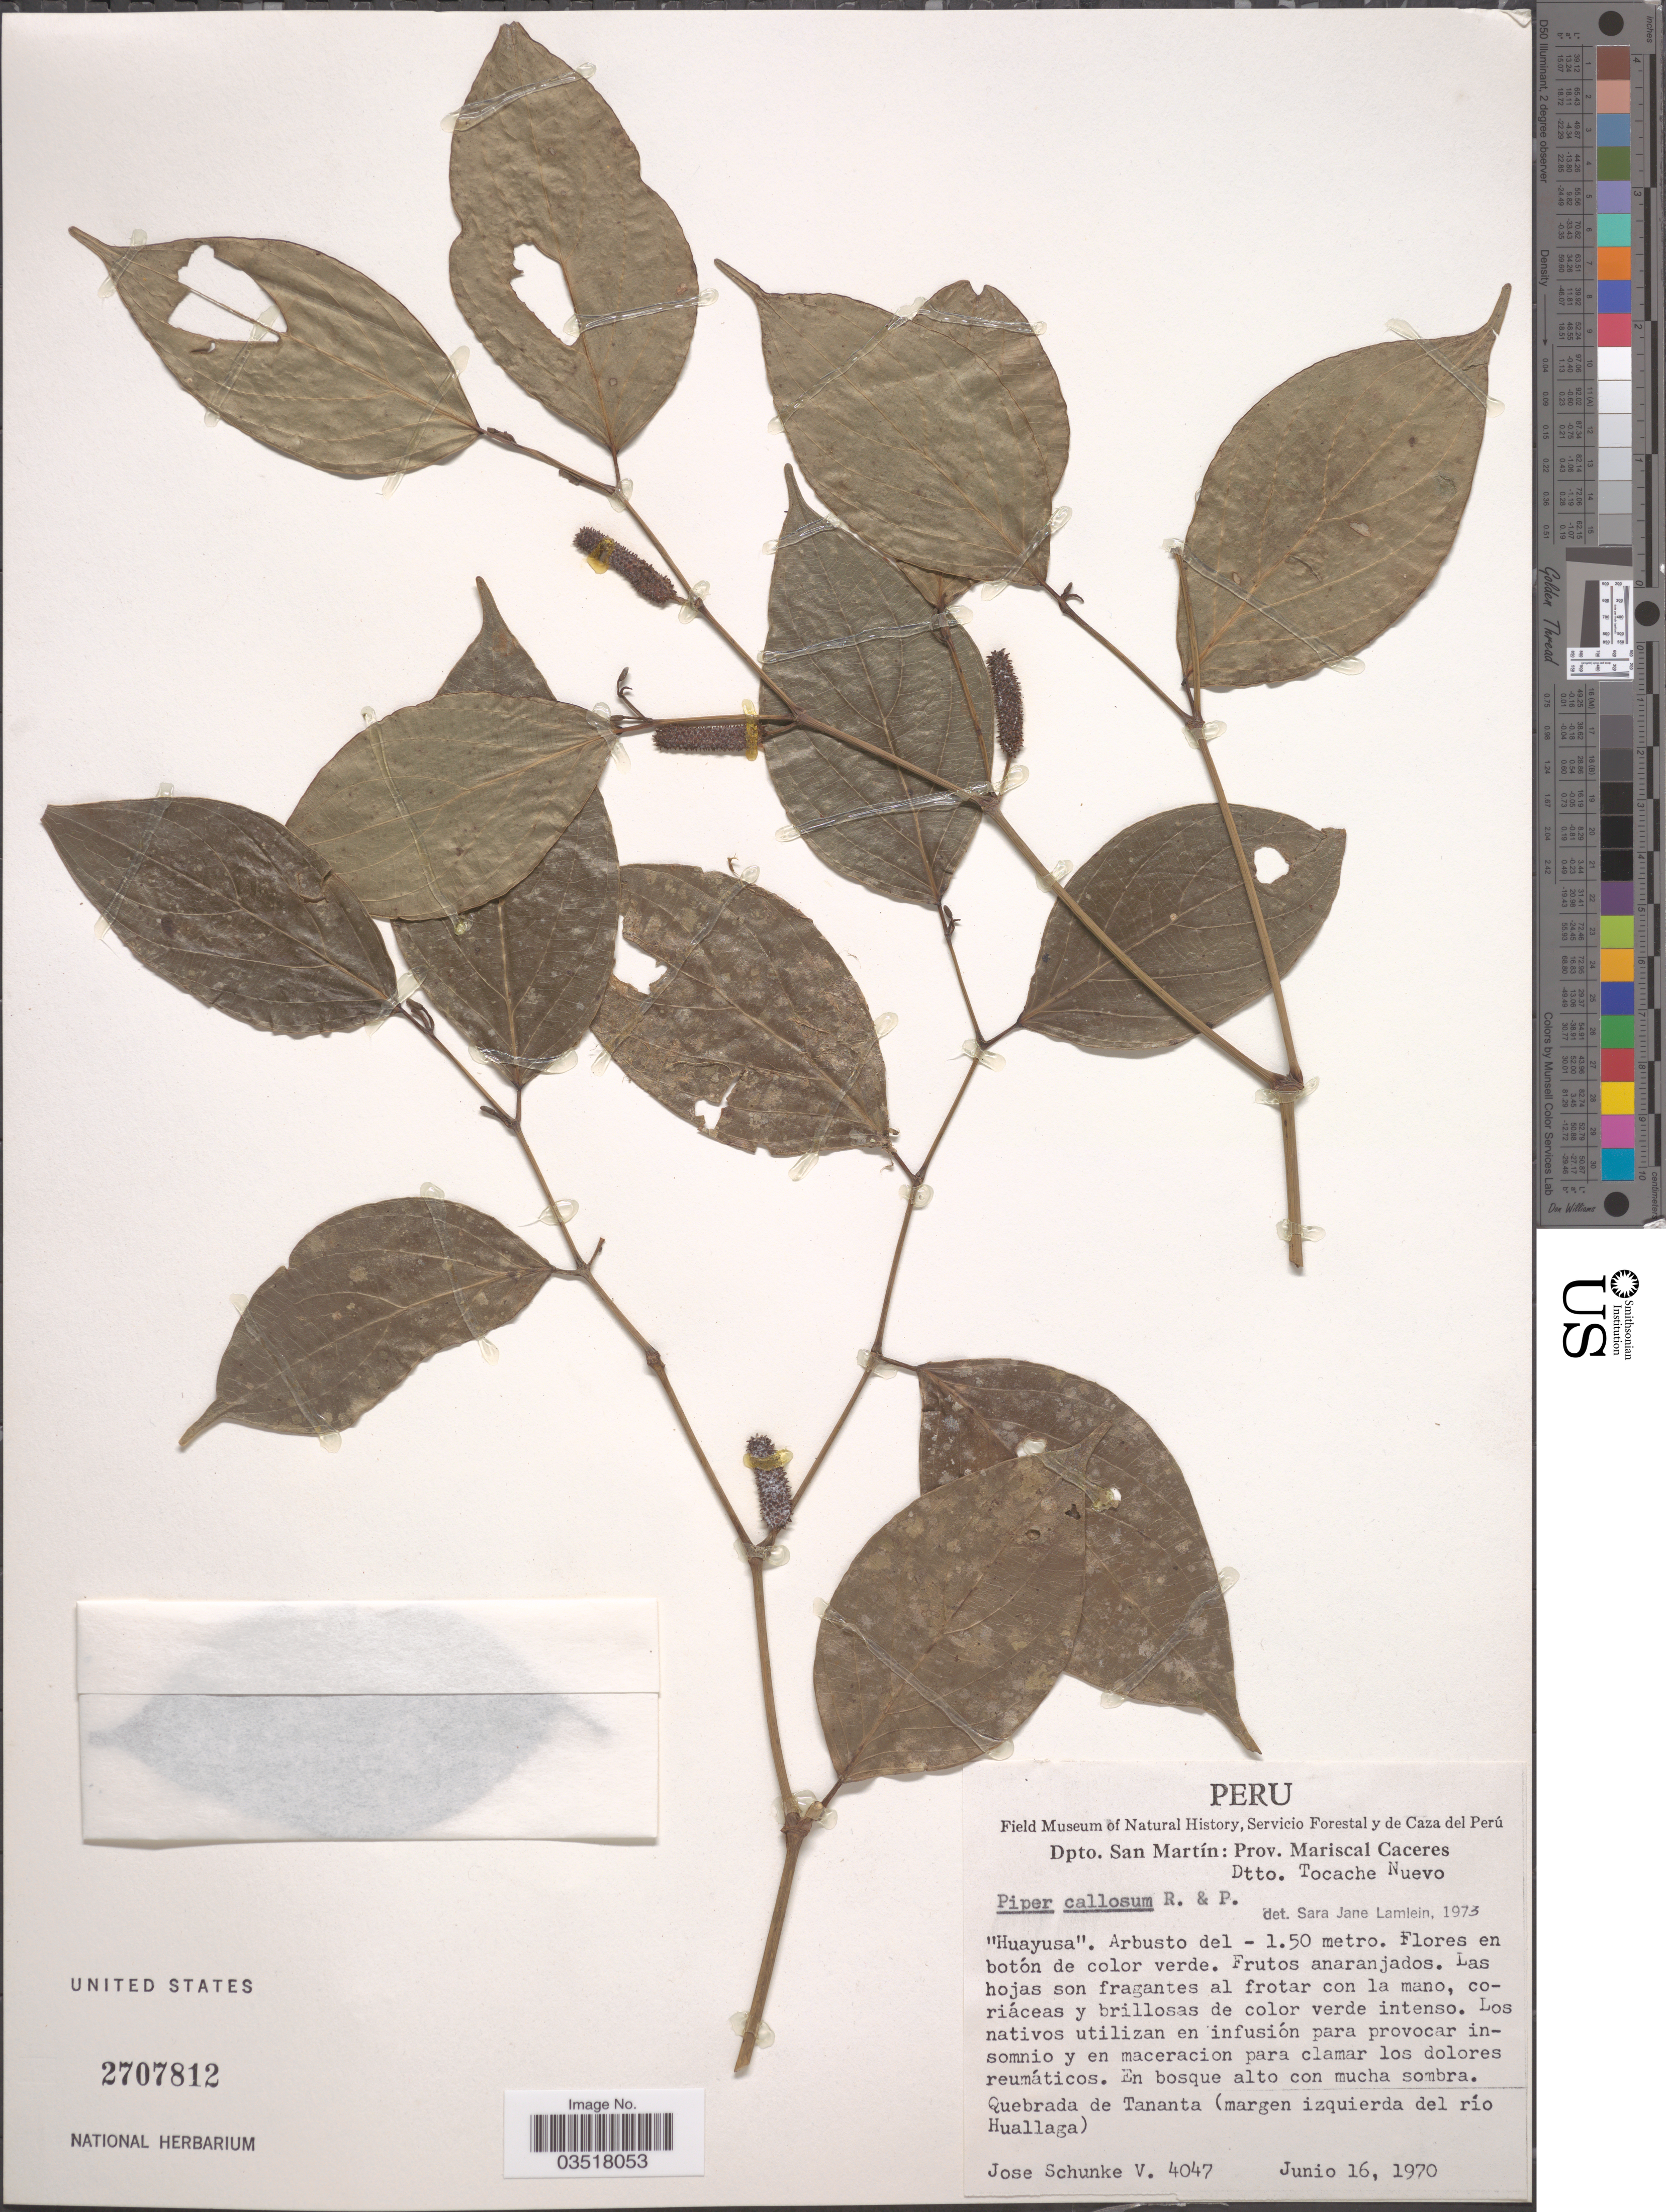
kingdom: Plantae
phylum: Tracheophyta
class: Magnoliopsida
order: Piperales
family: Piperaceae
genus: Piper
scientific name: Piper callosum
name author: Ruiz & Pav.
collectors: J. Schunke Vigo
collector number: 4047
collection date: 1970-06-16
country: Peru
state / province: San Martín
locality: Dpto. San Martín: Prov. Mariscal Caceres. Dtto. Tocache Nuevo. Quebrada de Tananta (margen izquierda del río Huallaga).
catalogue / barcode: US 2707812